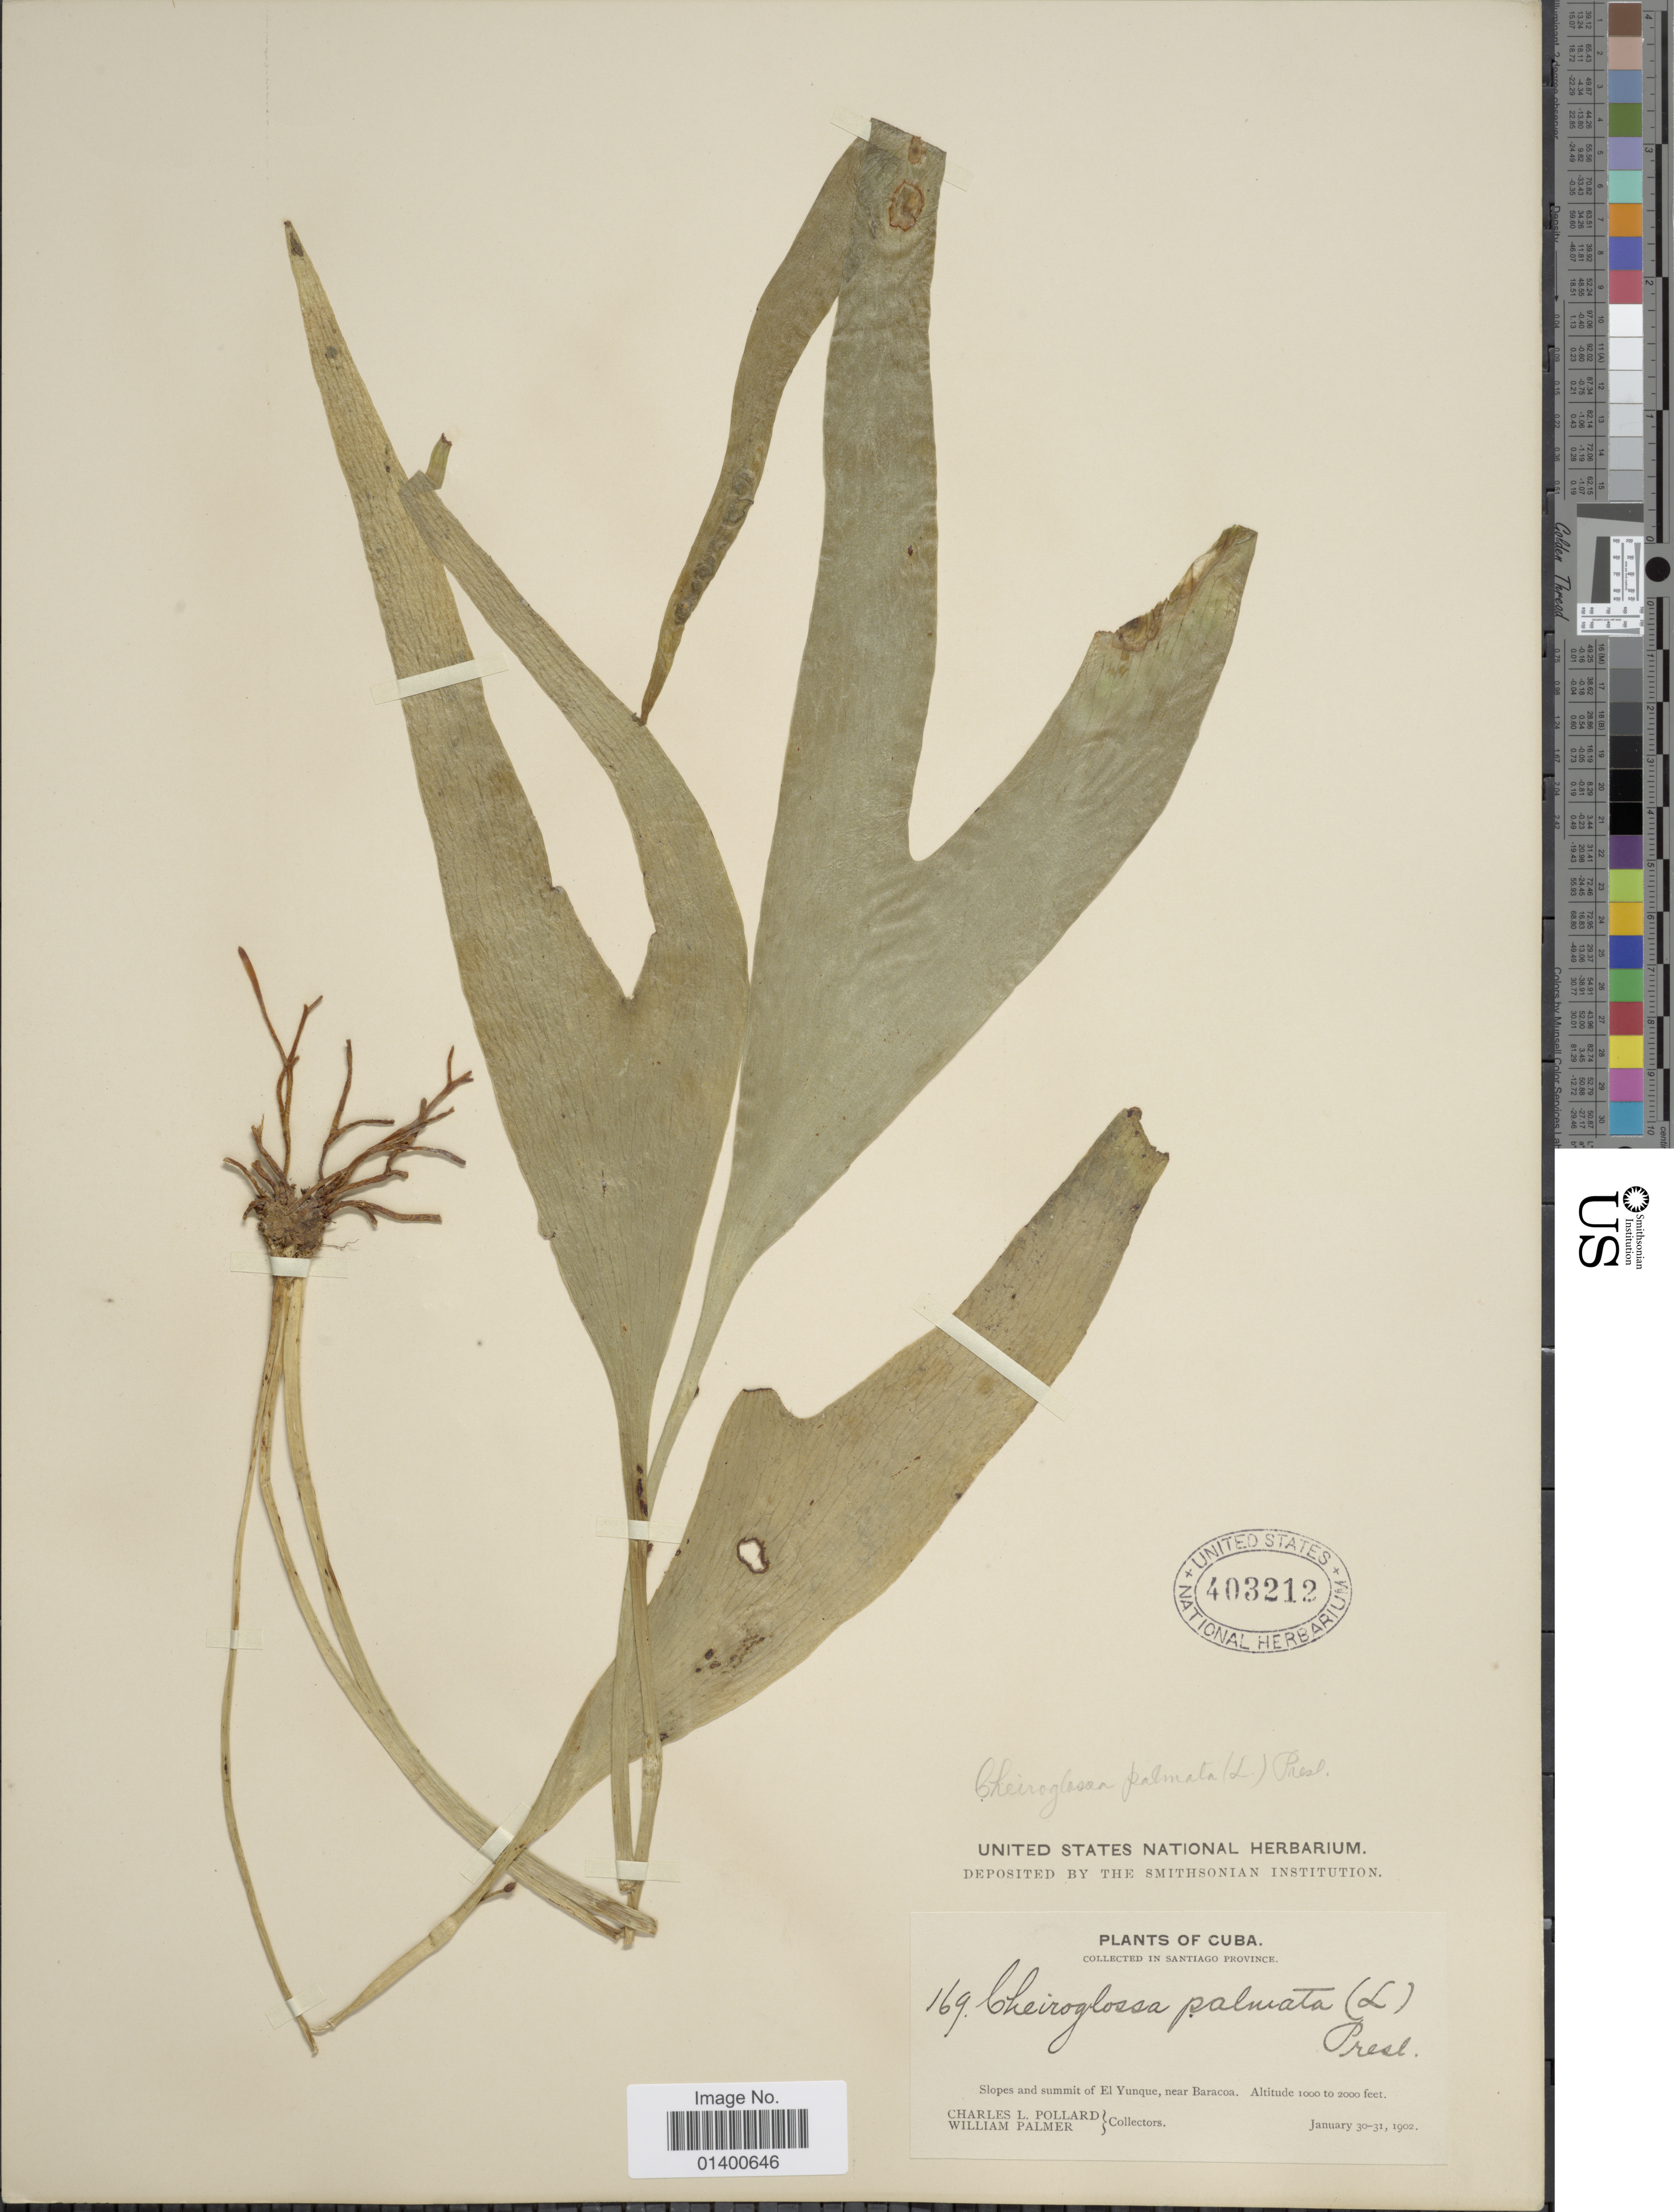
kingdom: Plantae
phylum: Tracheophyta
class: Polypodiopsida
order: Ophioglossales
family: Ophioglossaceae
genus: Cheiroglossa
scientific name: Cheiroglossa palmata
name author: (L.) C. Presl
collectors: C. L. Pollard & W. Palmer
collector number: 169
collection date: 1902-01-30/1902-01-31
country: Cuba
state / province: Santiago de Cuba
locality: Slopes and summit of El Yunque, near Baracoa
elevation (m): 305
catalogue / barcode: US 403212